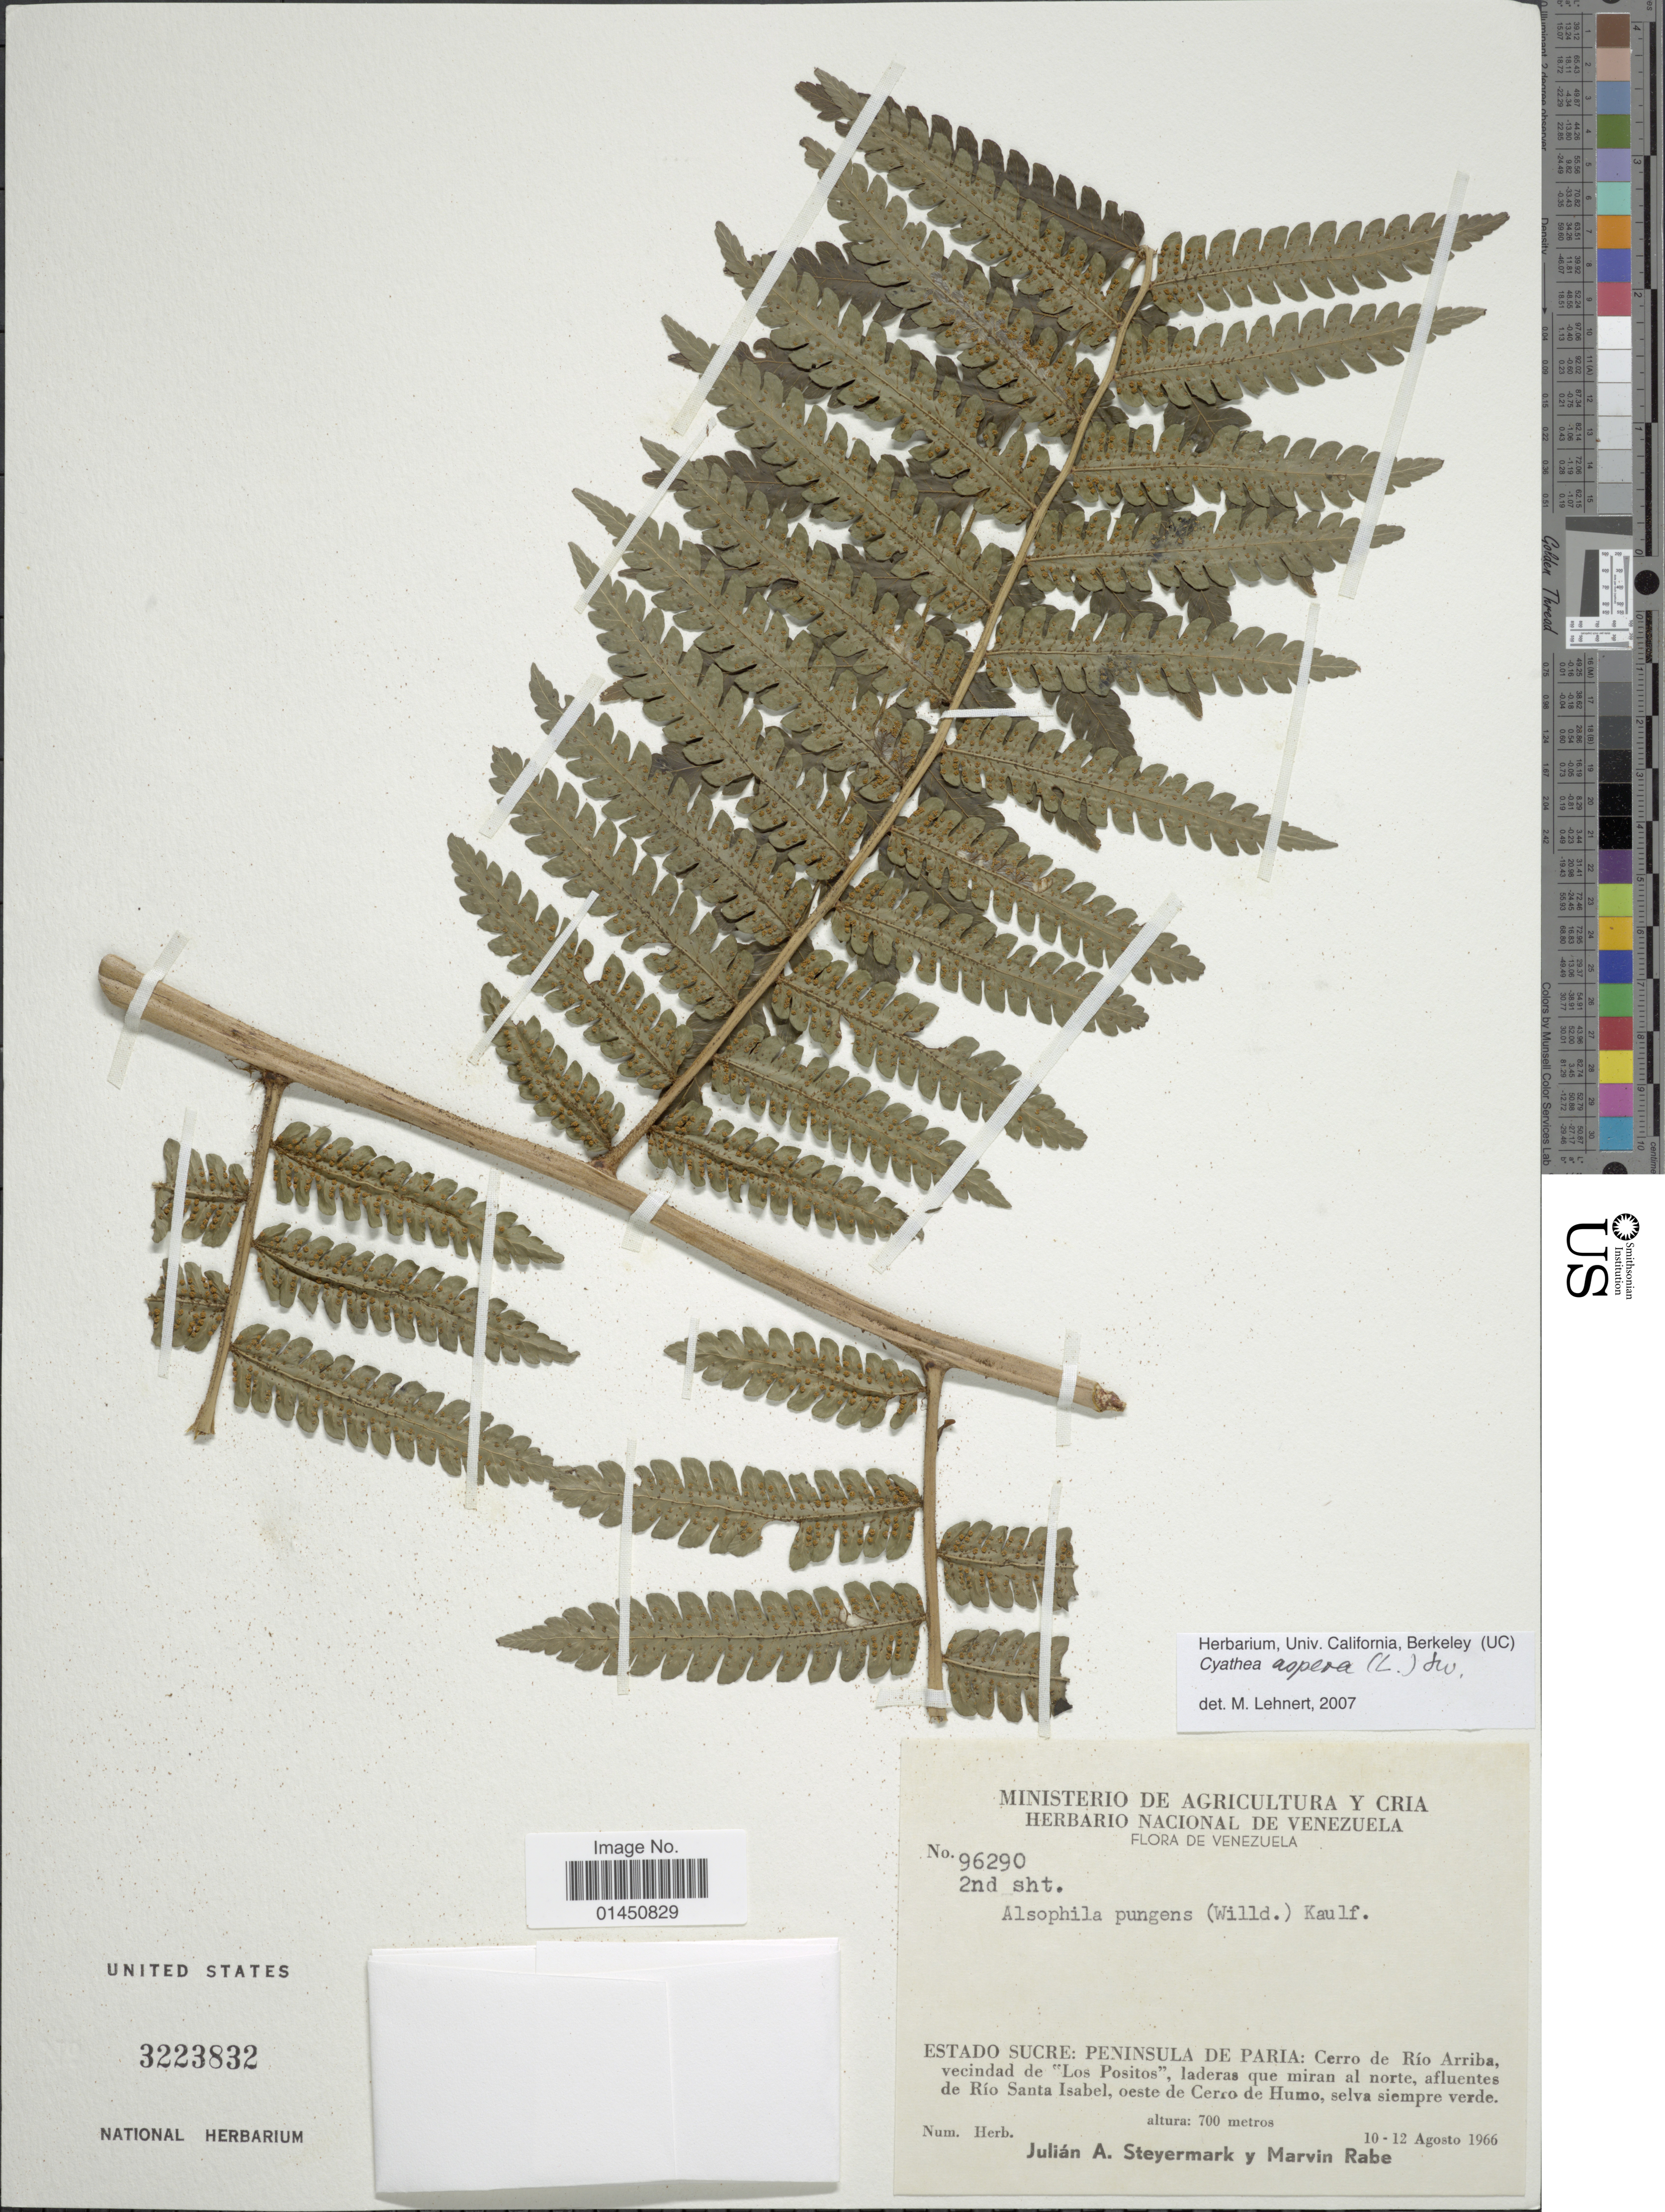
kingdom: Plantae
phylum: Tracheophyta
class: Polypodiopsida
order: Cyatheales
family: Cyatheaceae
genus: Cyathea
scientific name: Cyathea aspera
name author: (L.) Sw.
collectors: J. Steyermark & M. Rabe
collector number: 96290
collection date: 1966-08-10/1966-08-12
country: Venezuela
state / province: Sucre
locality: Peninsula de Paria: Cerro de Rio Arriba, vecindad de "Los Positos", ladera que miran al norte, afluentes de Rio Santa Isabel, oeste de Cerro de Humo, selvo siempre verde.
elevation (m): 700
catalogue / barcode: US 3223832